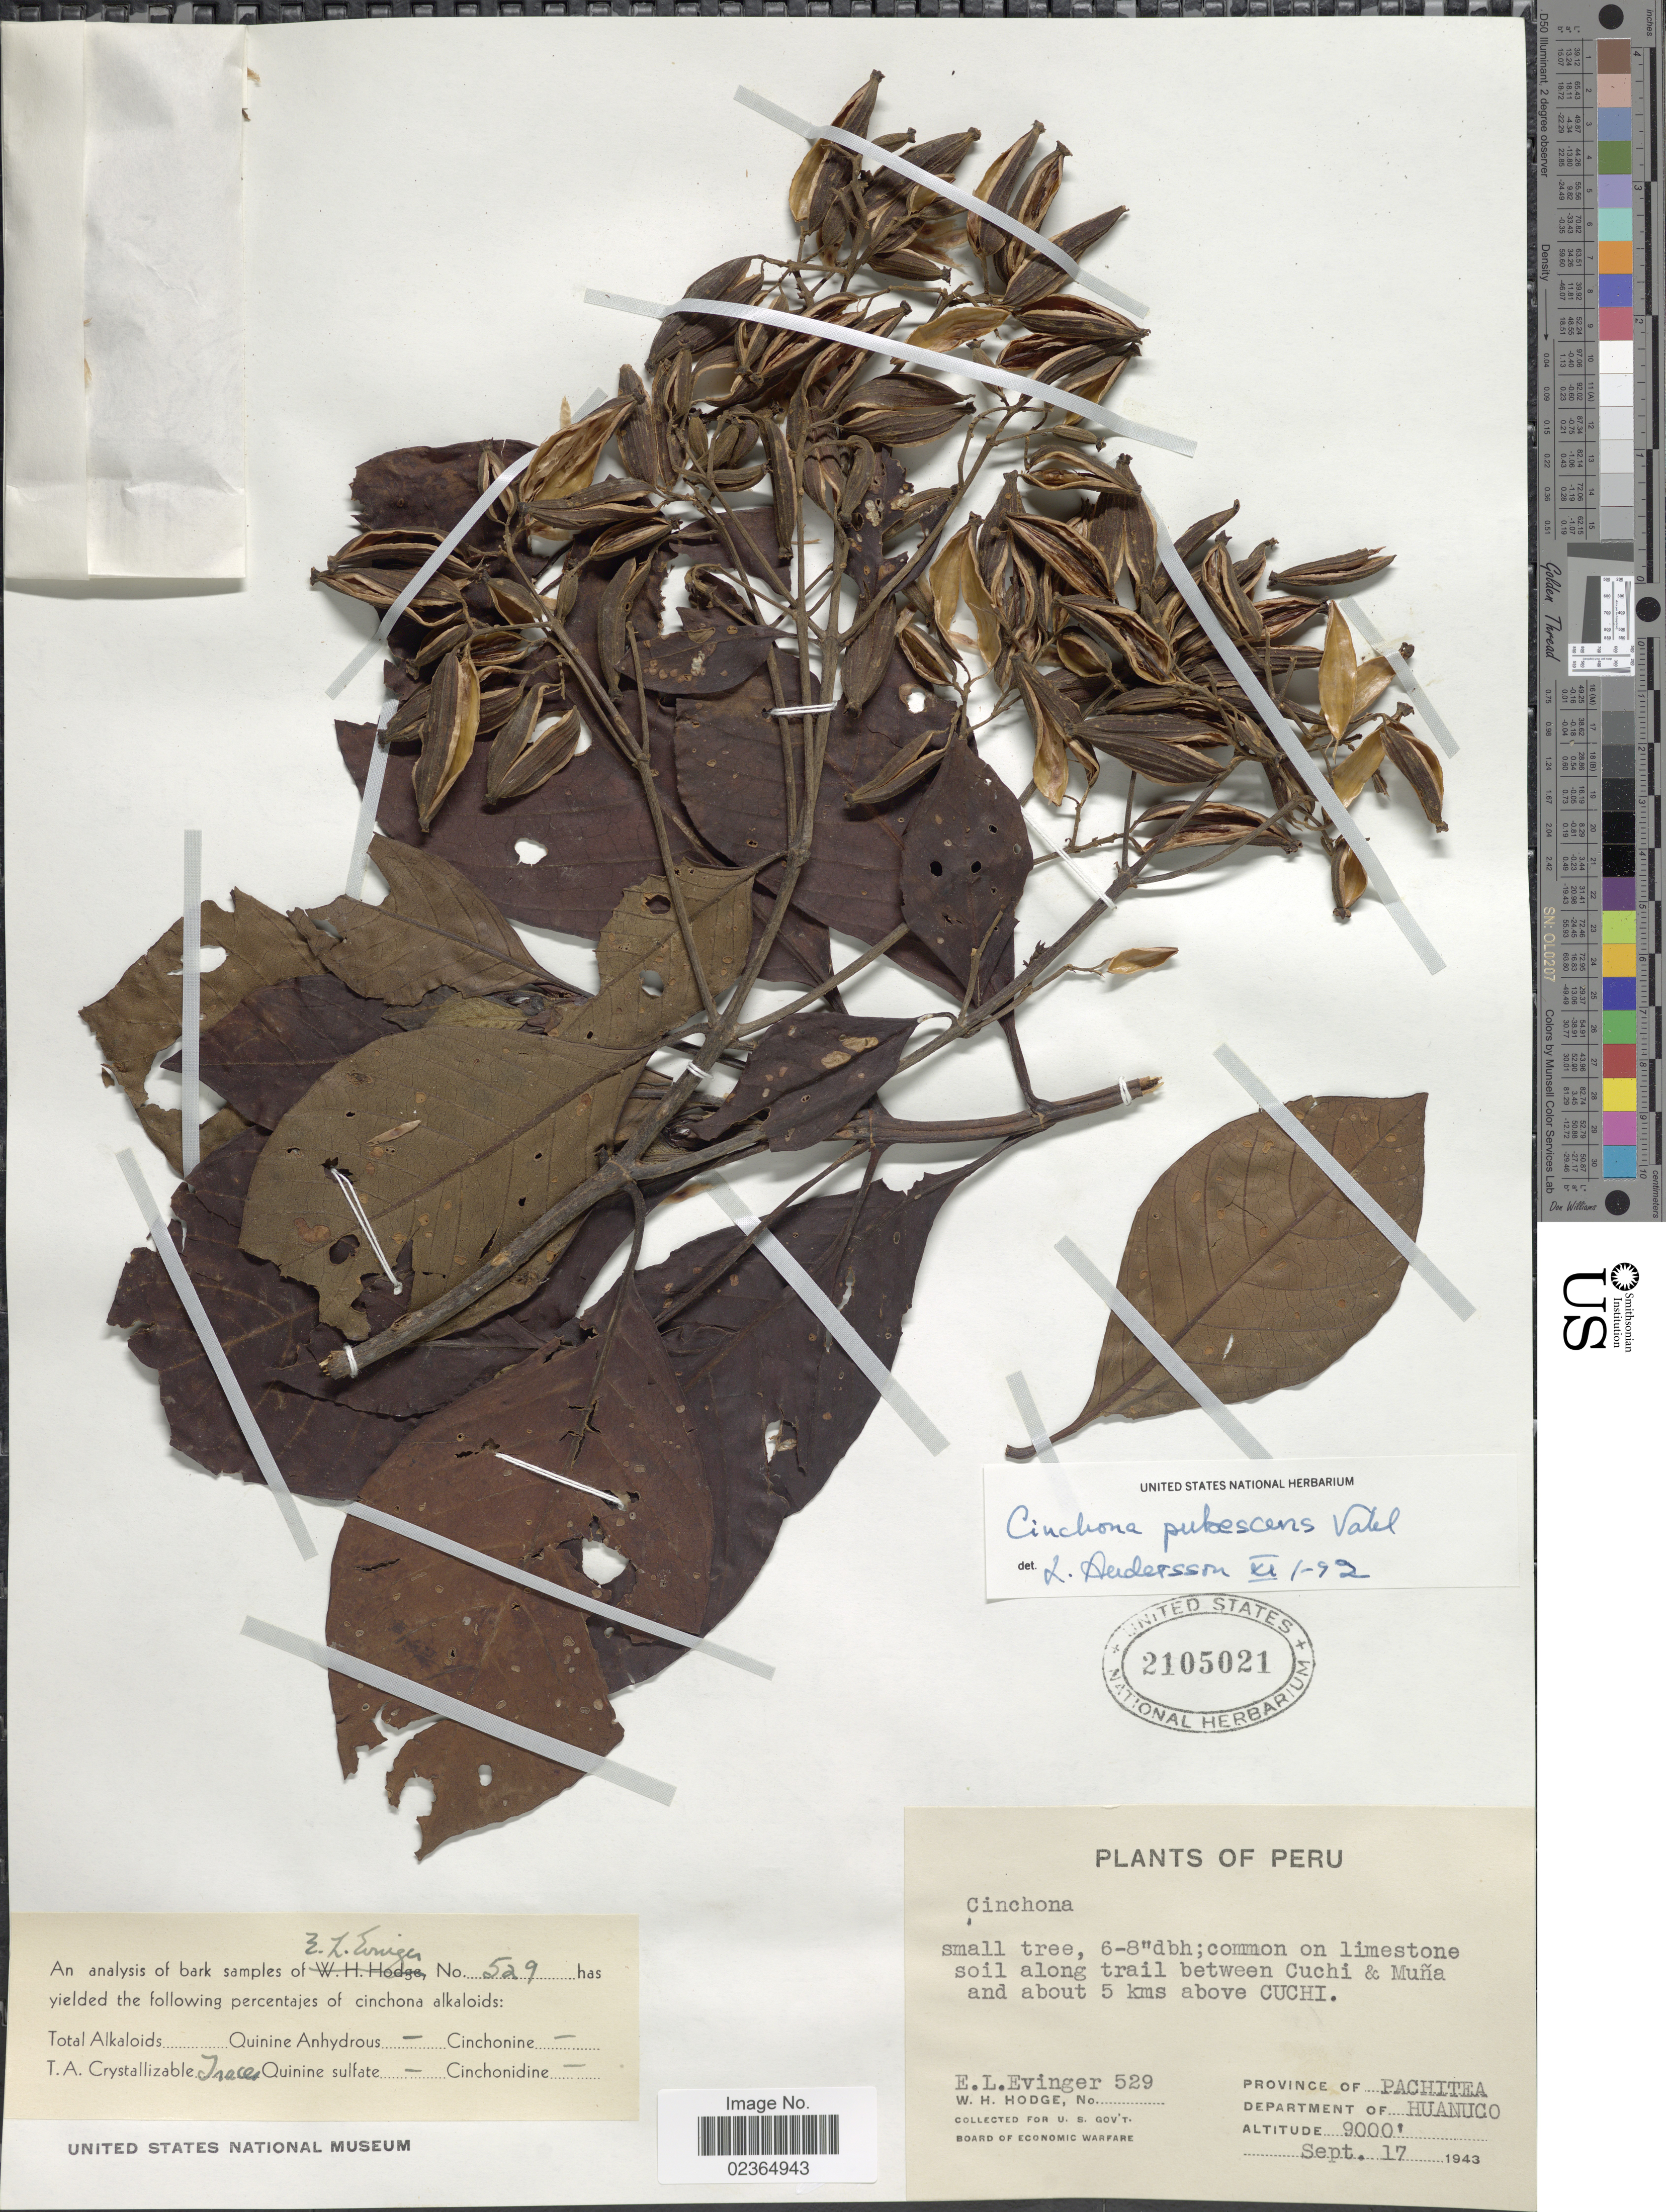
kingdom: Plantae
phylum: Tracheophyta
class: Magnoliopsida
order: Gentianales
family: Rubiaceae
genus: Cinchona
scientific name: Cinchona pubescens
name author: Vahl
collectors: E. Evinger & W. Hodge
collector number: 529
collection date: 1943-09-17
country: Peru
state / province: Huánuco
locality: Along trail between Cuchi & Muña and about 5 kms above Cuchi. Province of Pachitea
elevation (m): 2743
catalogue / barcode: US 2105021